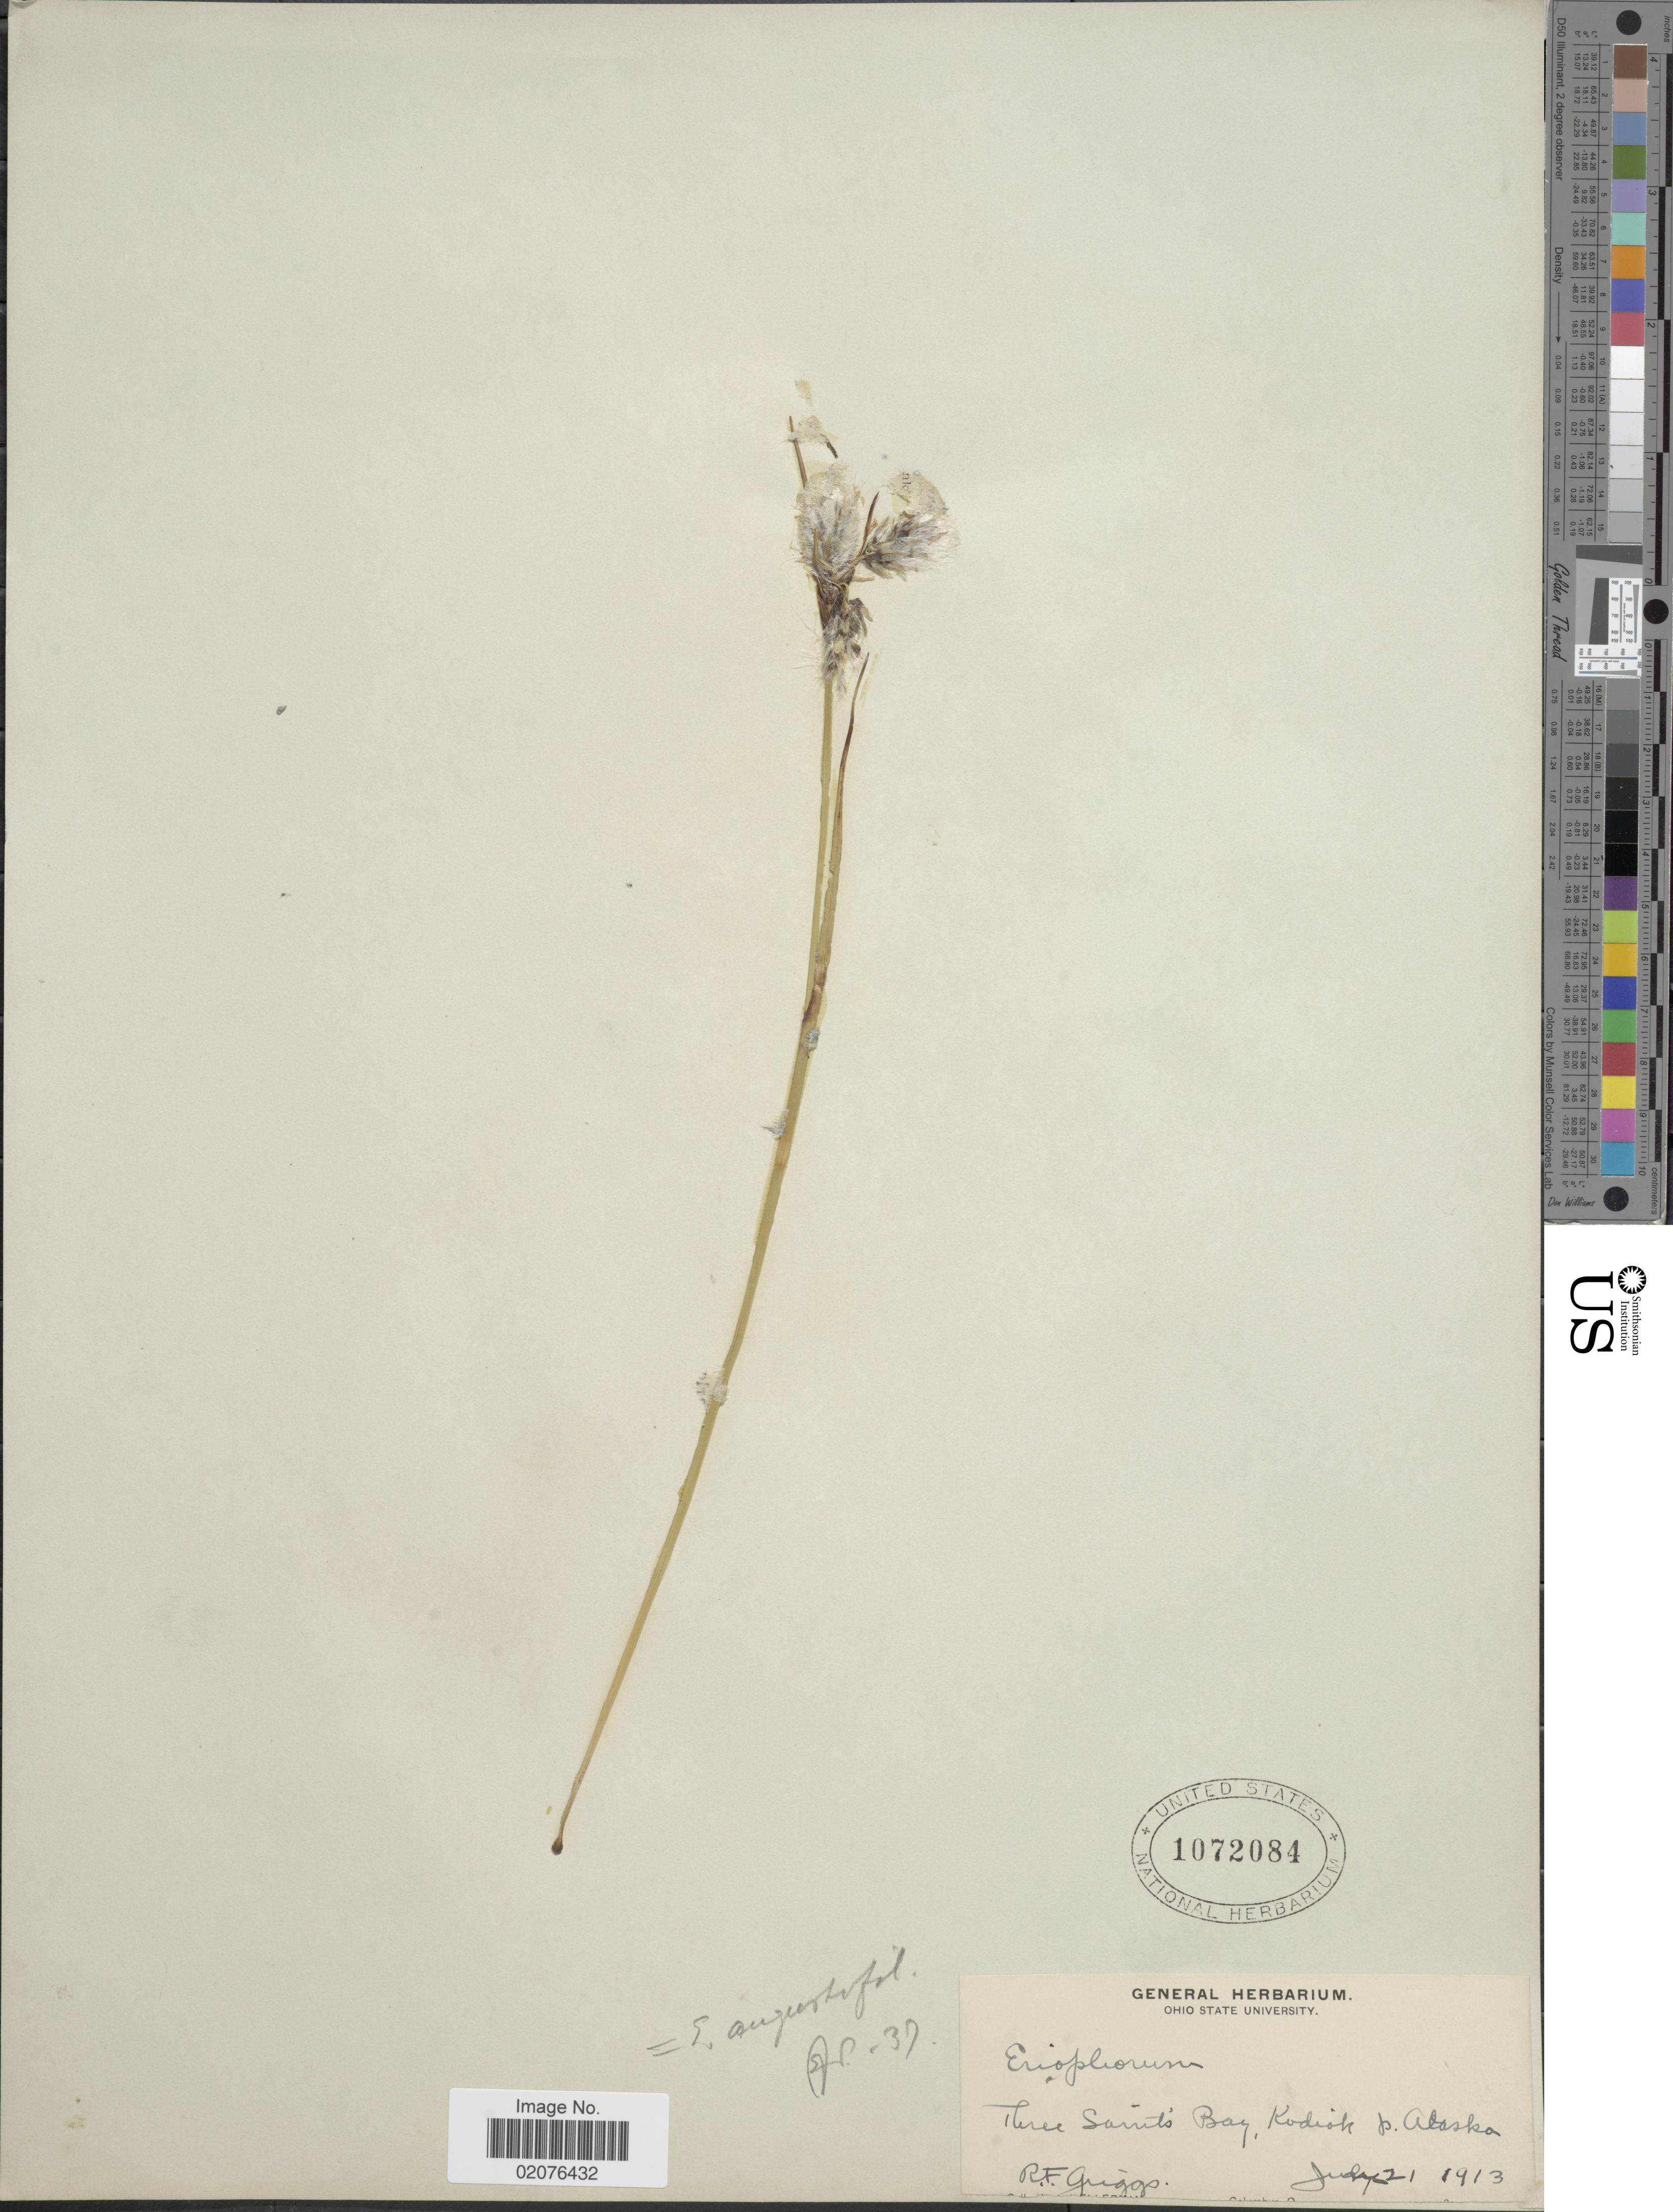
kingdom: Plantae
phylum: Tracheophyta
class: Liliopsida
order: Poales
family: Cyperaceae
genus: Eriophorum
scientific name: Eriophorum angustifolium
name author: Honck.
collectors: R. F. Griggs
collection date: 1913-07-21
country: United States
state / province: Alaska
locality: Three Saint's Bay, Kodiak p. Alaska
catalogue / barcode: US 1072084